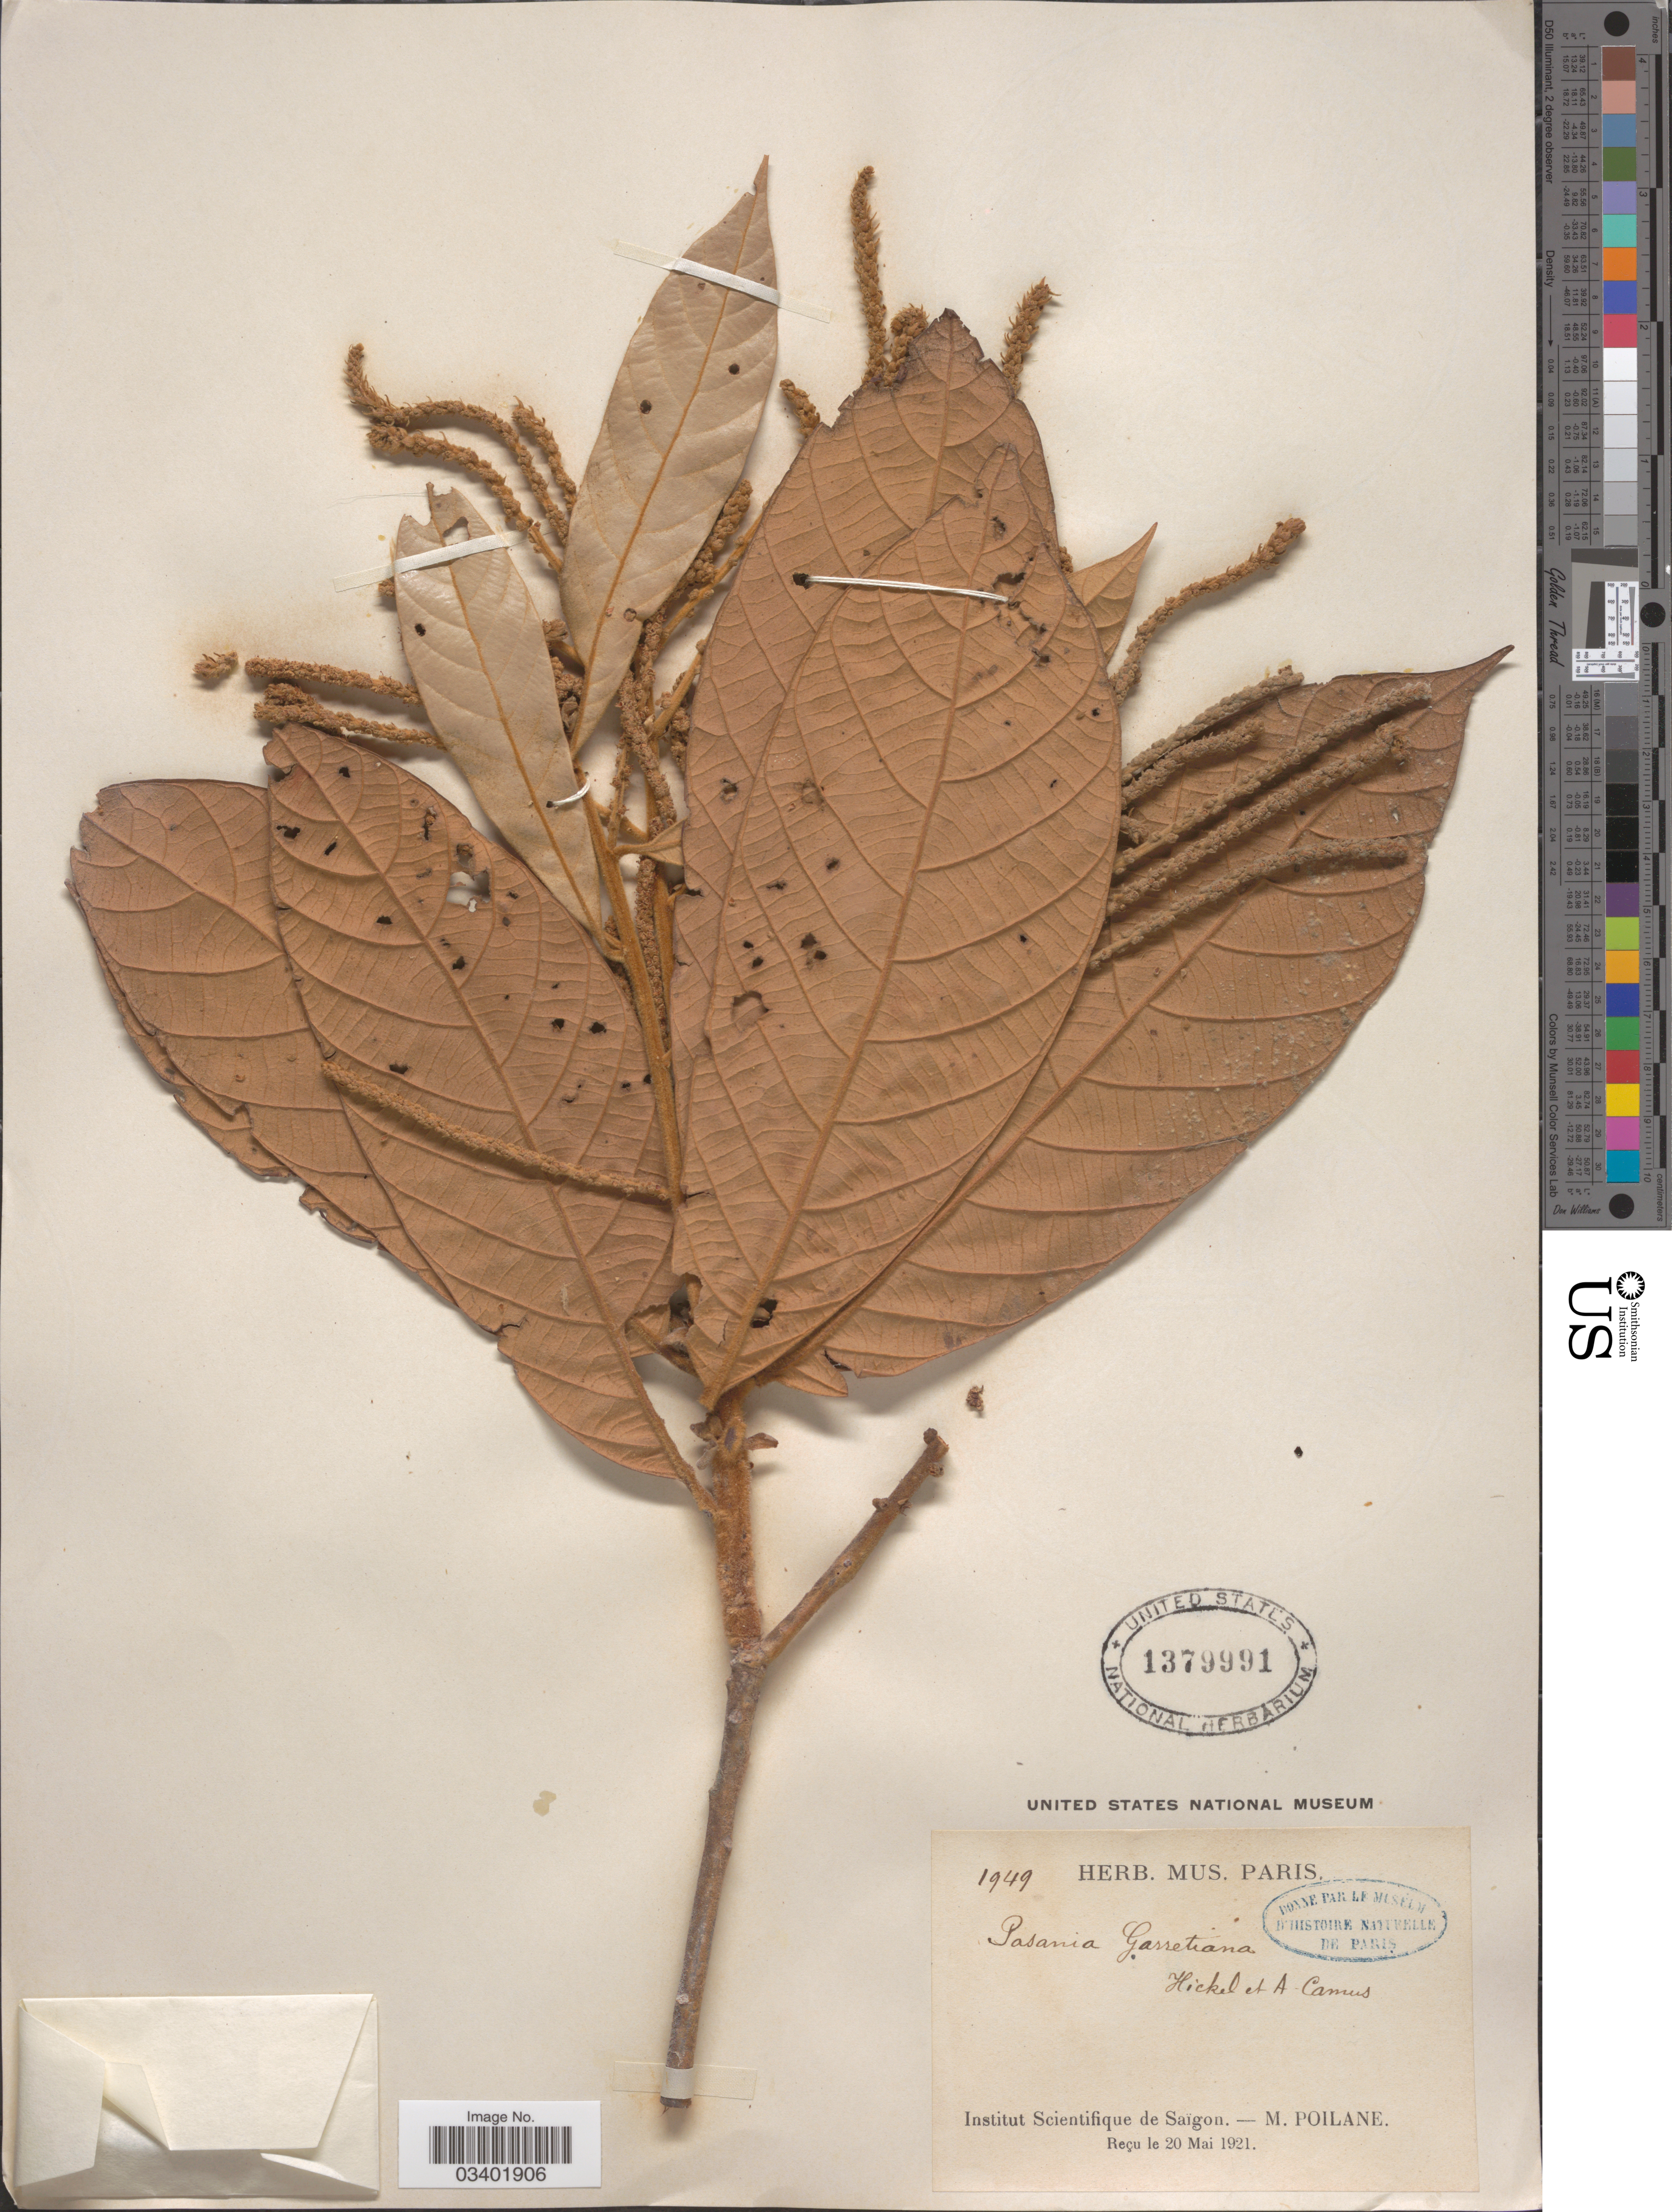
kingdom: Plantae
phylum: Tracheophyta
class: Magnoliopsida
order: Fagales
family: Fagaceae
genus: Lithocarpus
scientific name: Lithocarpus garrettianus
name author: (Craib) A. Camus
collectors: M. Poilane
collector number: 1949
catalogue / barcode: US 1379991